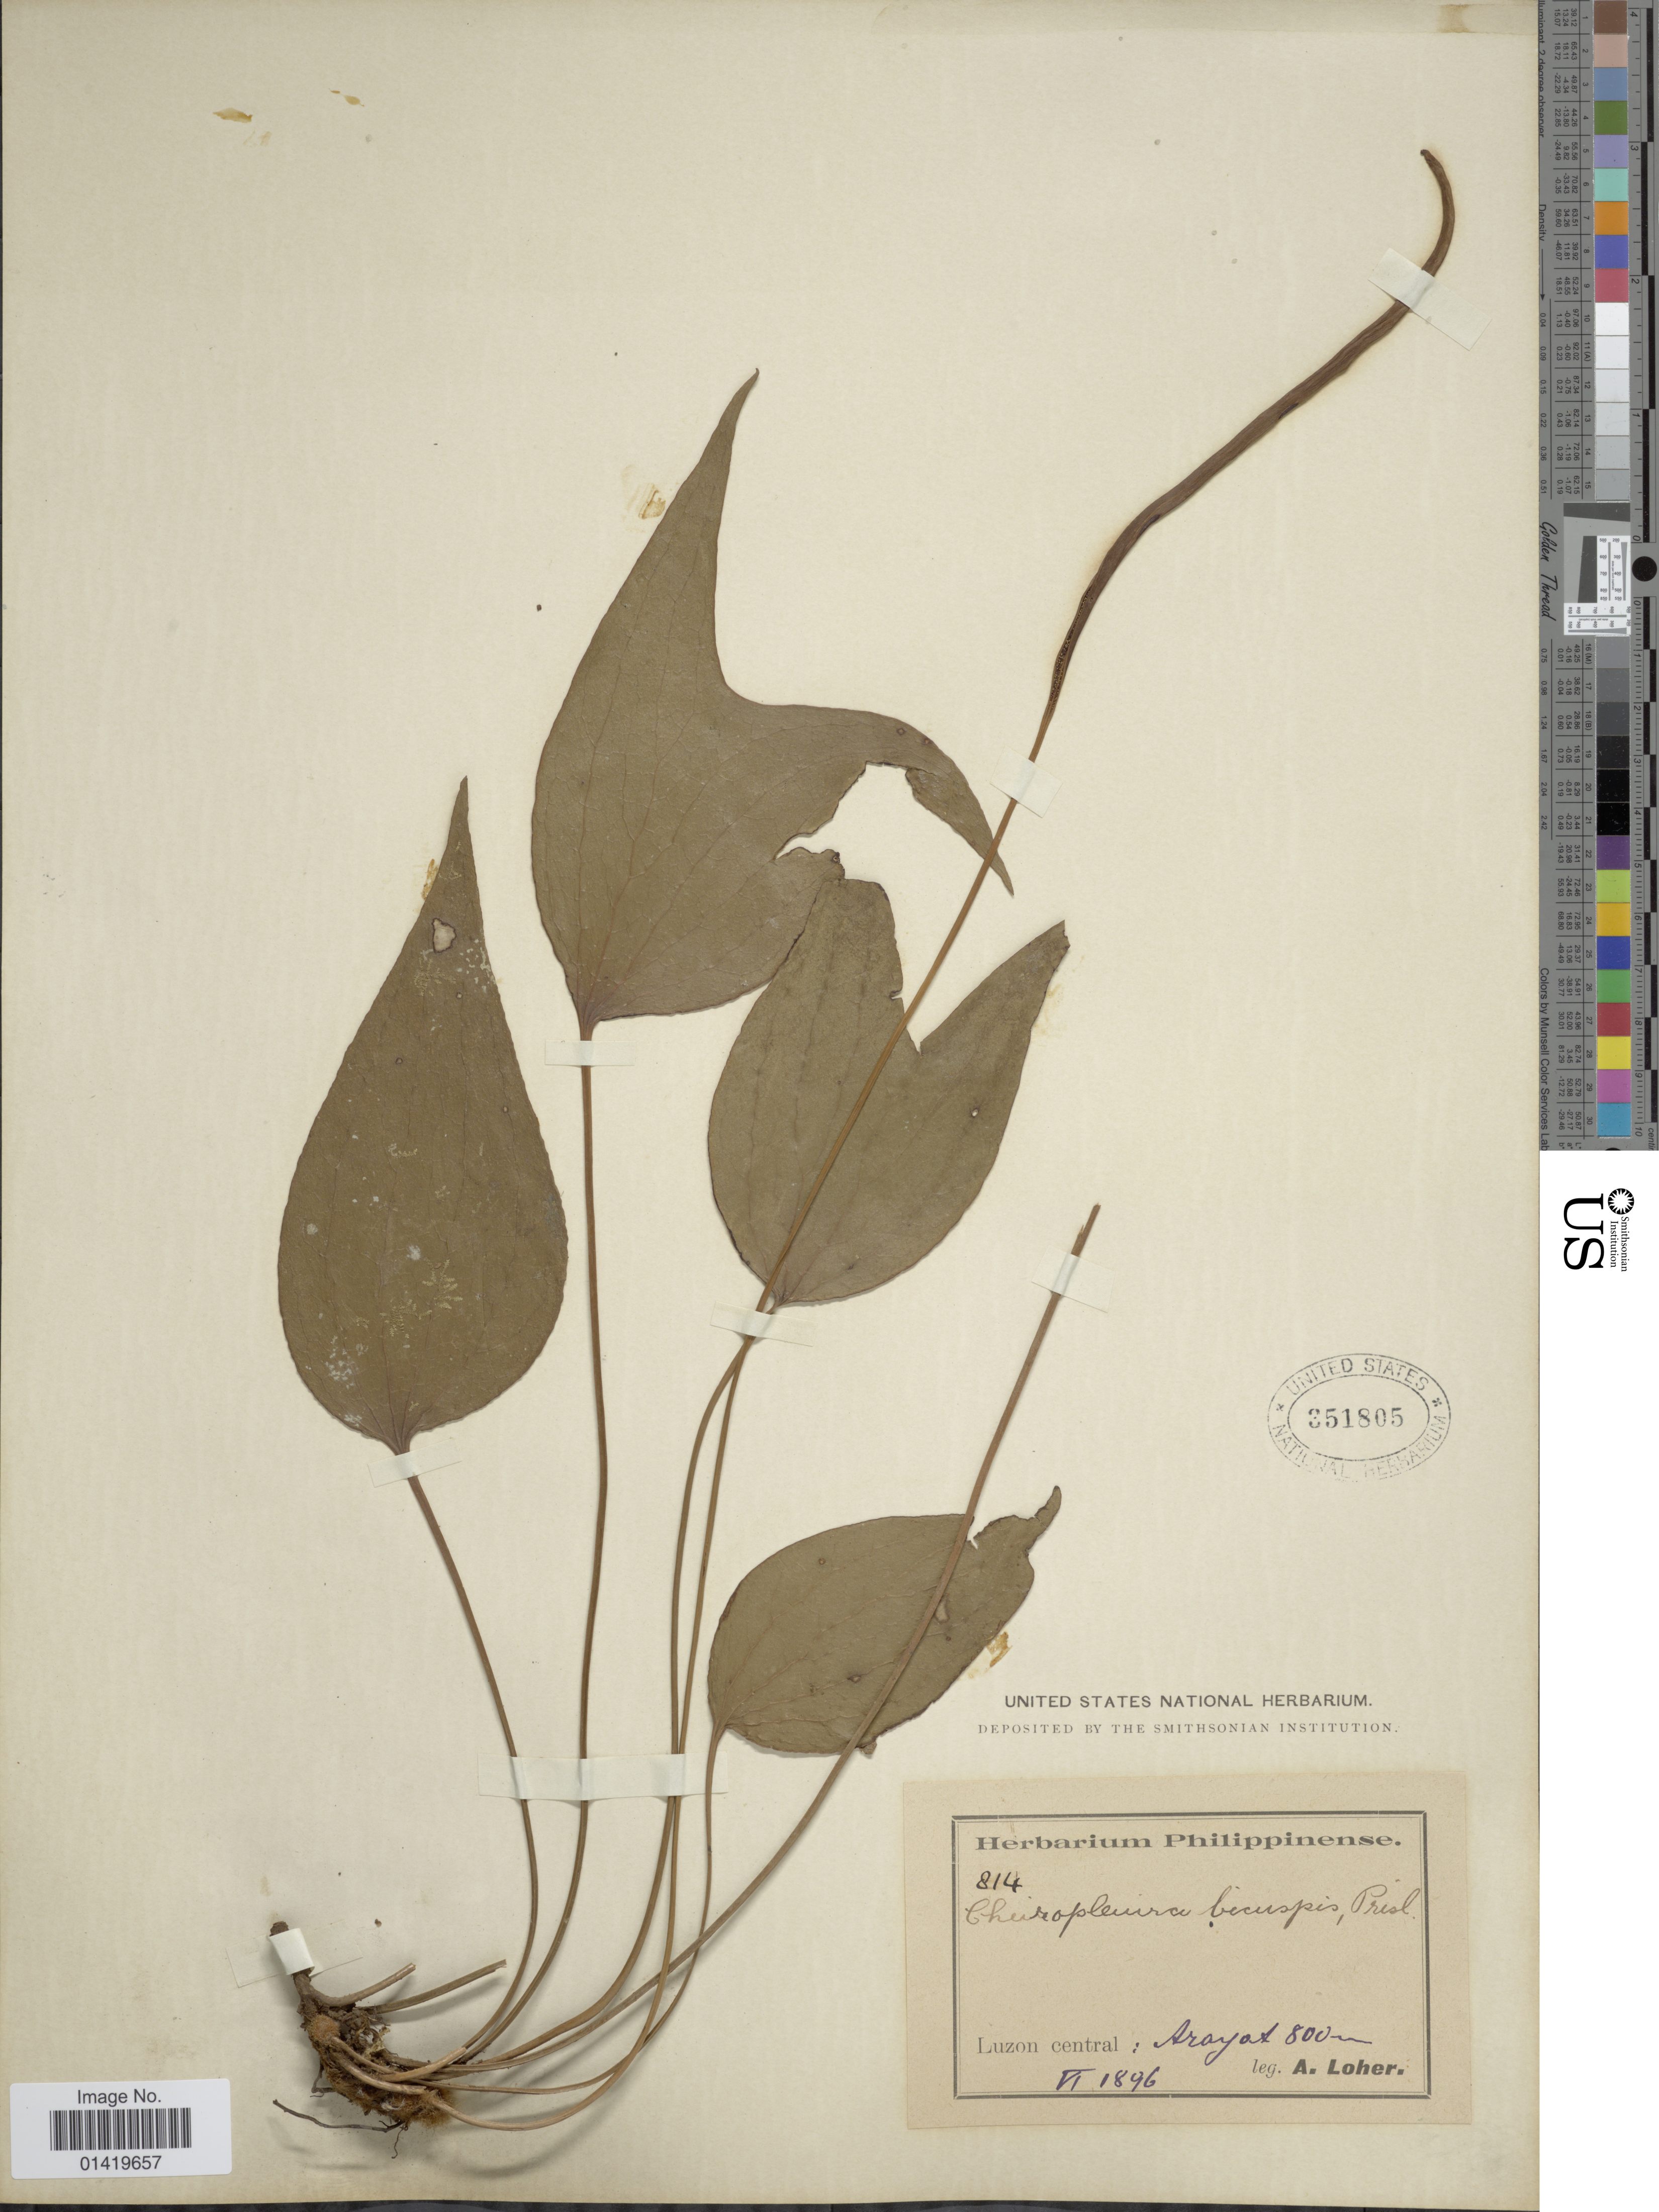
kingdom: Plantae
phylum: Tracheophyta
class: Polypodiopsida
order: Gleicheniales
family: Dipteridaceae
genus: Cheiropleuria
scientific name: Cheiropleuria bicuspis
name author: (Blume) C. Presl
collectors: A. Loher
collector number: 814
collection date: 1896-06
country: Philippines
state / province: Central Luzon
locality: Luzon Central: Arayat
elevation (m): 800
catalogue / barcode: US 351805